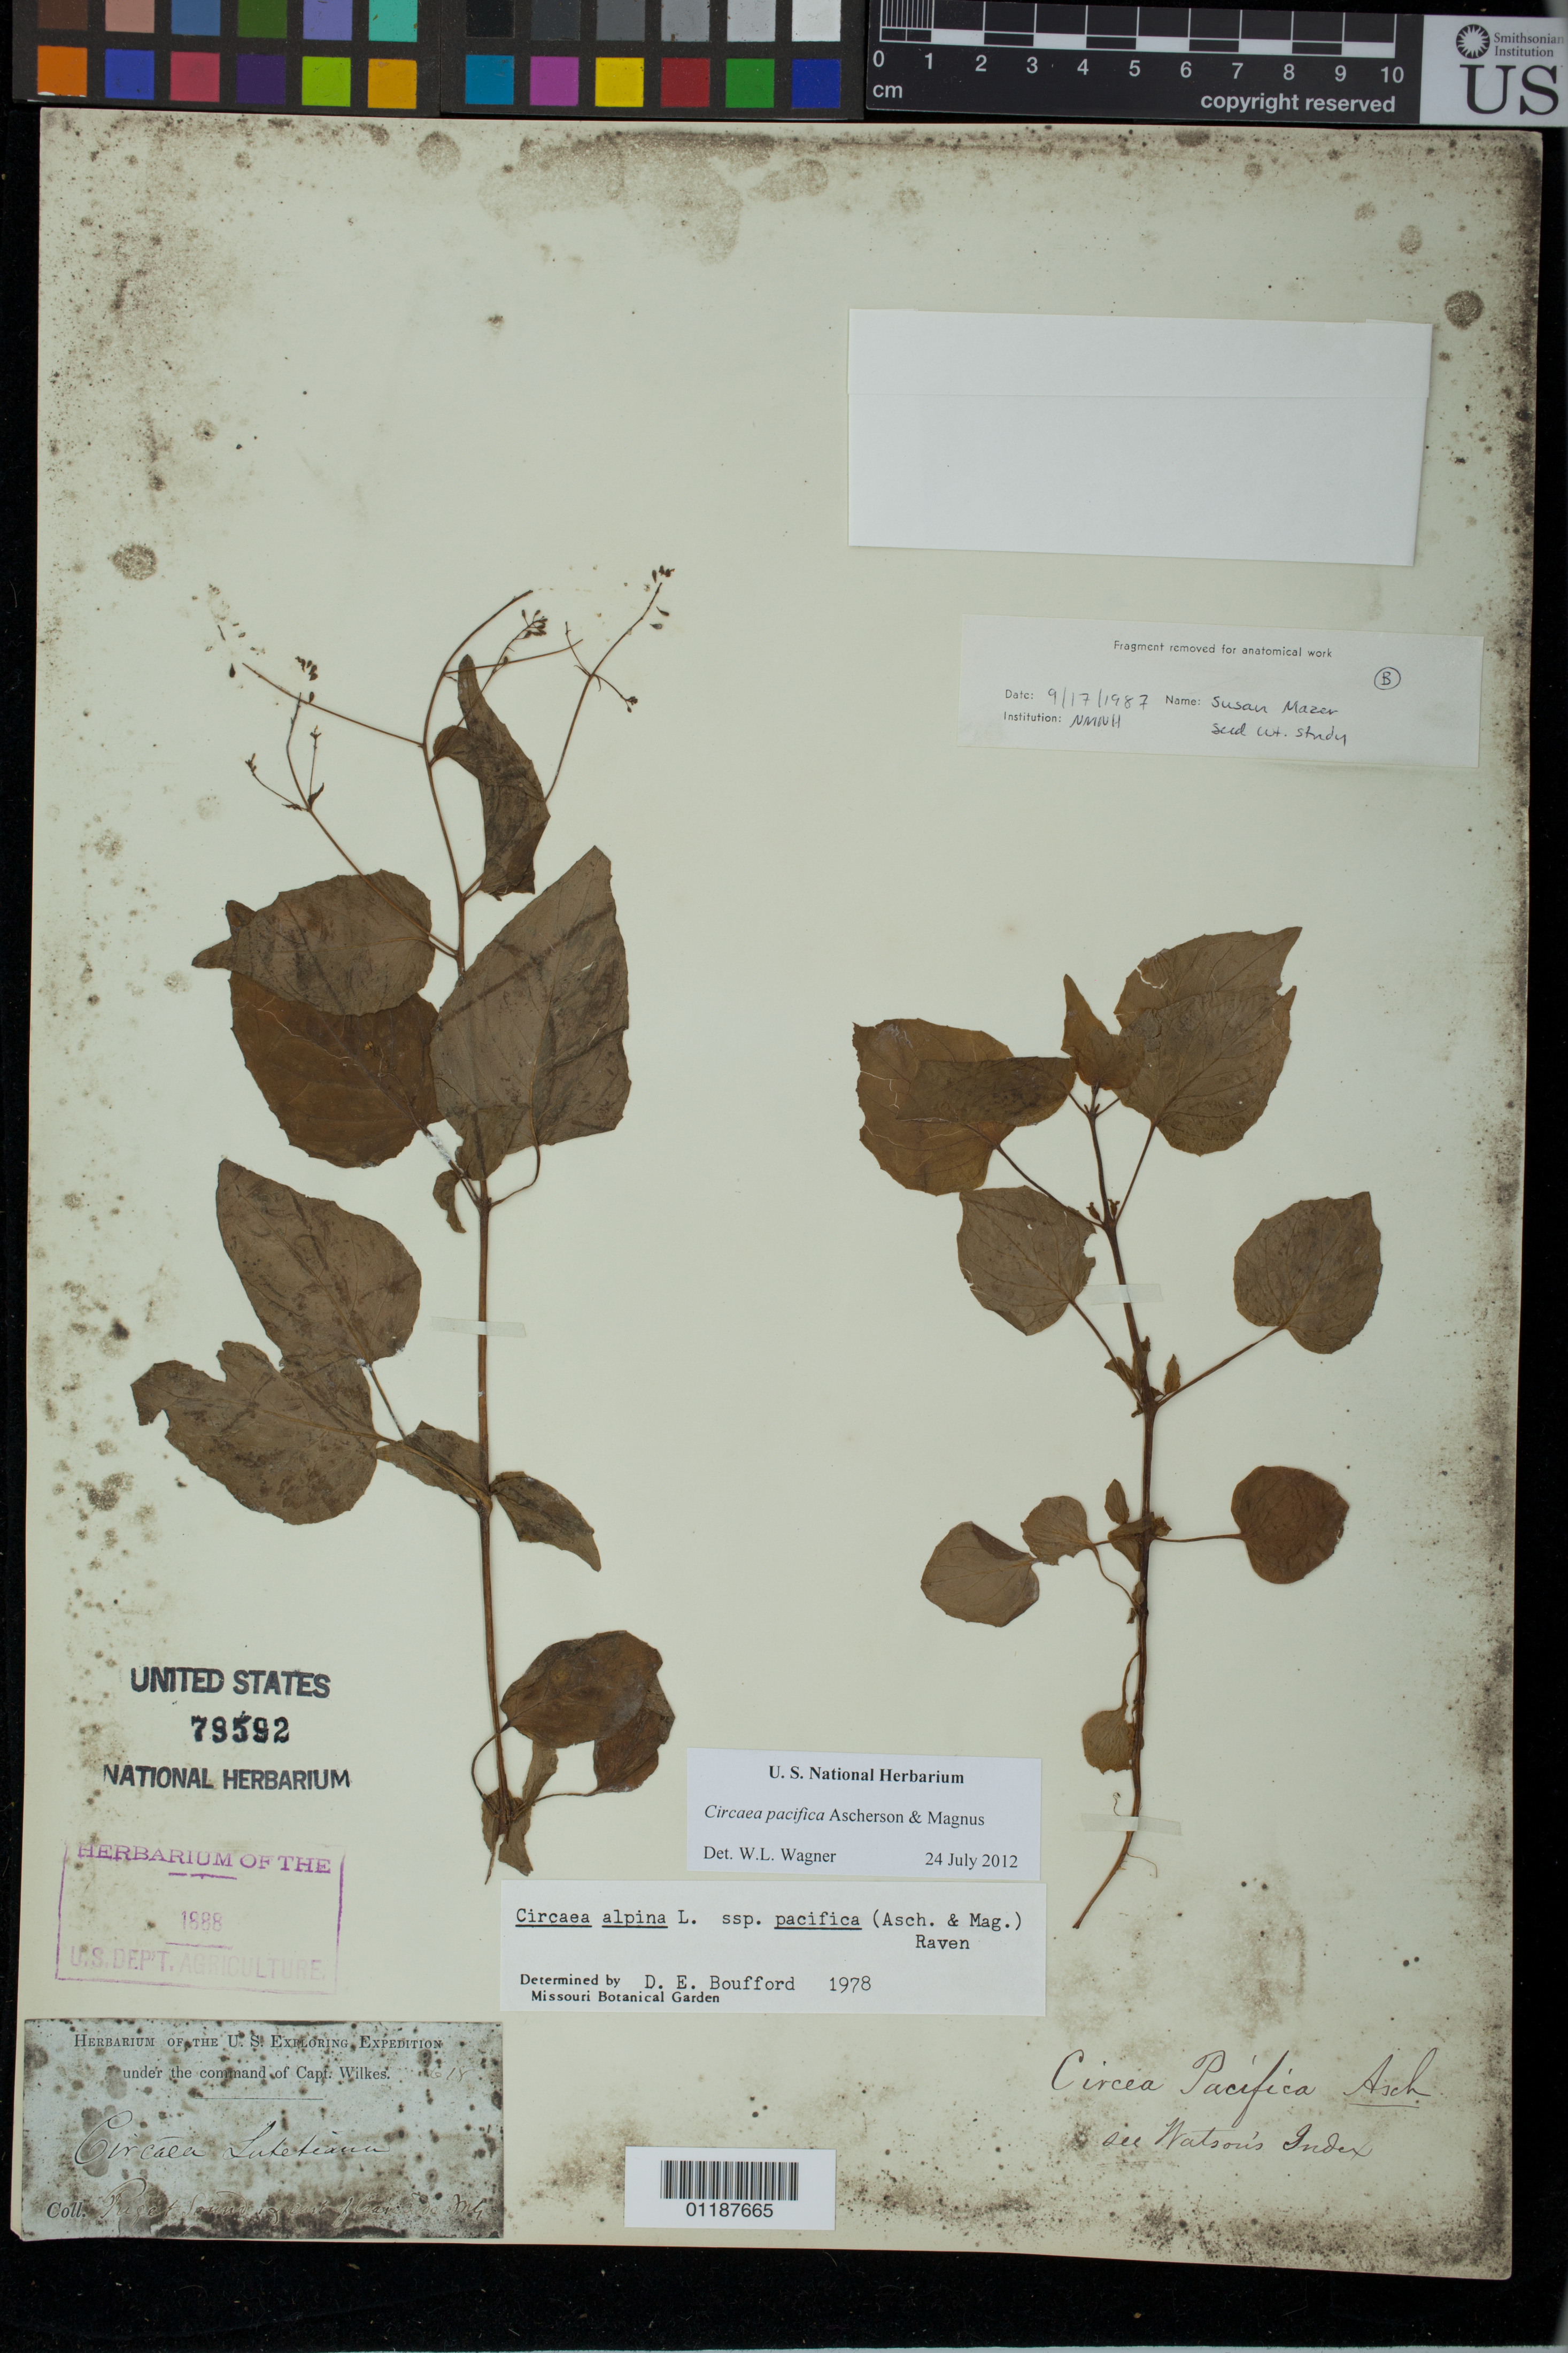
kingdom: Plantae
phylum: Tracheophyta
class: Magnoliopsida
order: Myrtales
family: Onagraceae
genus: Circaea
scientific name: Circaea pacifica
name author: Asch. & Magnus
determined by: Wagner, W. L., (BOT), Smithsonian Institution - National Museum of Natural History (UNITED STATES)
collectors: Wilkes Explor. Exped.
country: United States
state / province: Washington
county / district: King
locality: Puget Sound E of Cascade Mts.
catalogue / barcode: US 79592